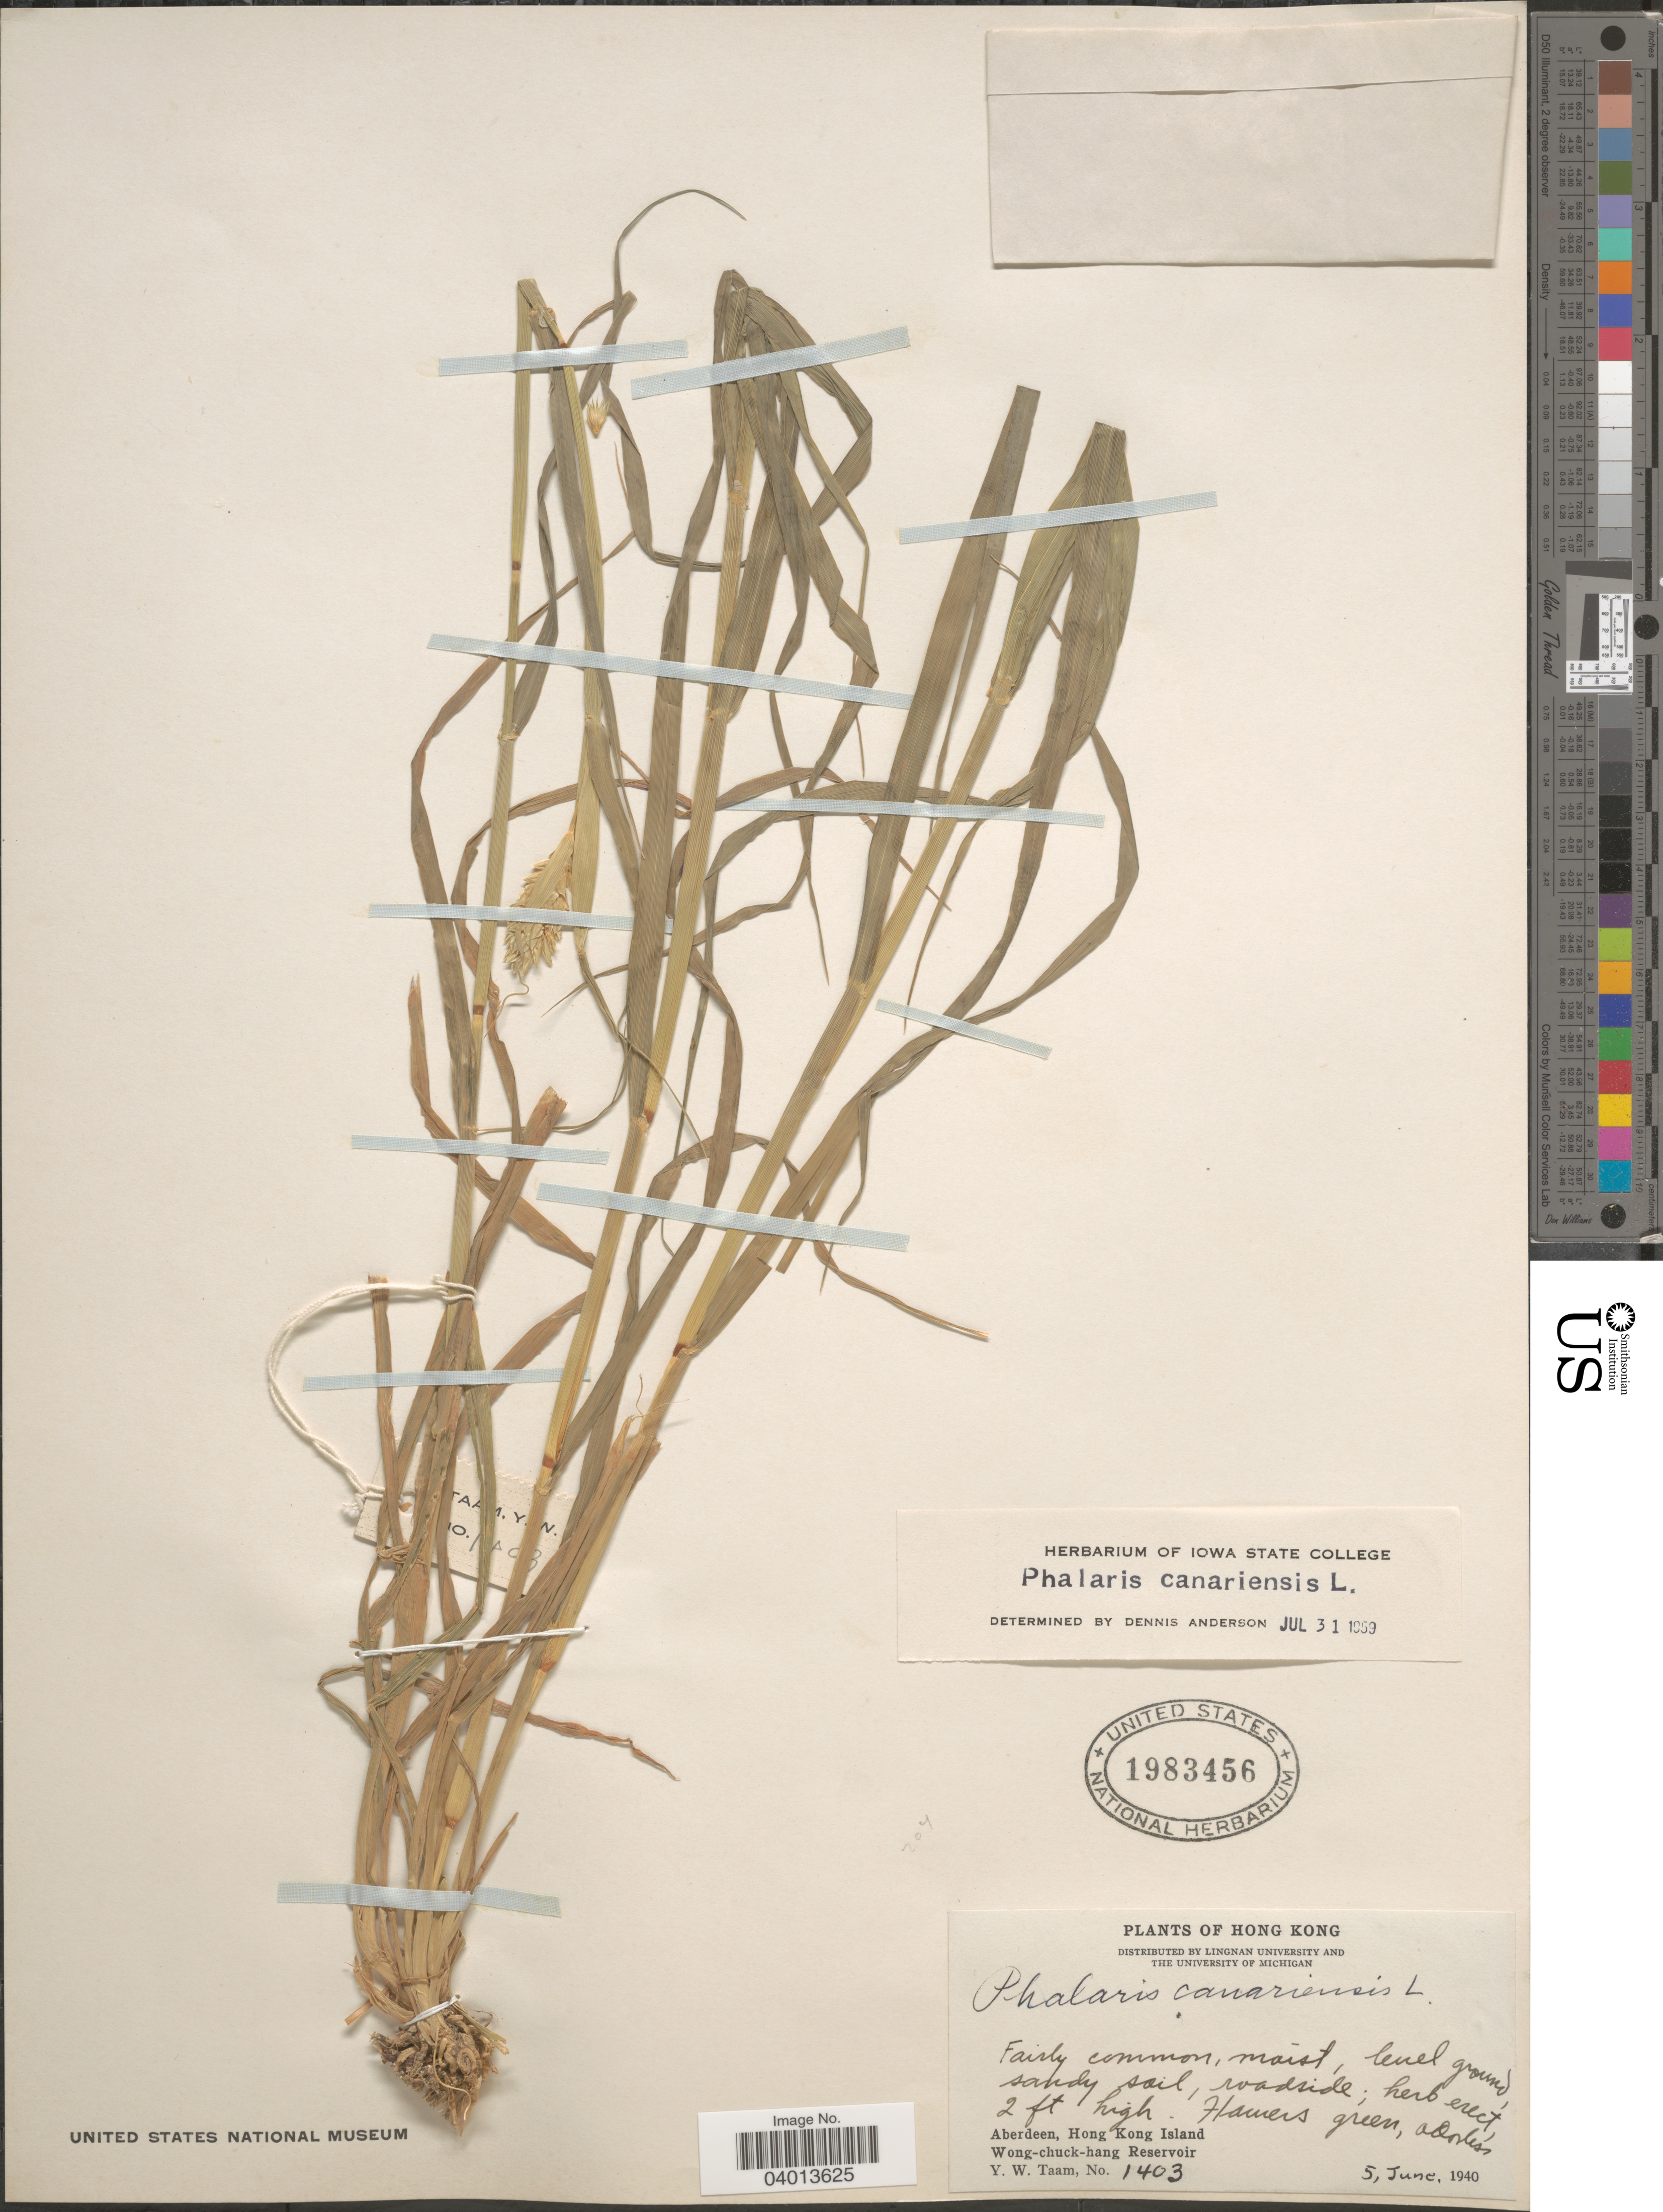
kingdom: Plantae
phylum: Tracheophyta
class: Liliopsida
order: Poales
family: Poaceae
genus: Phalaris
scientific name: Phalaris canariensis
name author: L.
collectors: Y. W. Taam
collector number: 1403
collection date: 1940-06-05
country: China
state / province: Hong Kong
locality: Aberdeen, Hong Kong Island. Wong-chuck-hang Reservoir.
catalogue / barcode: US 1983456